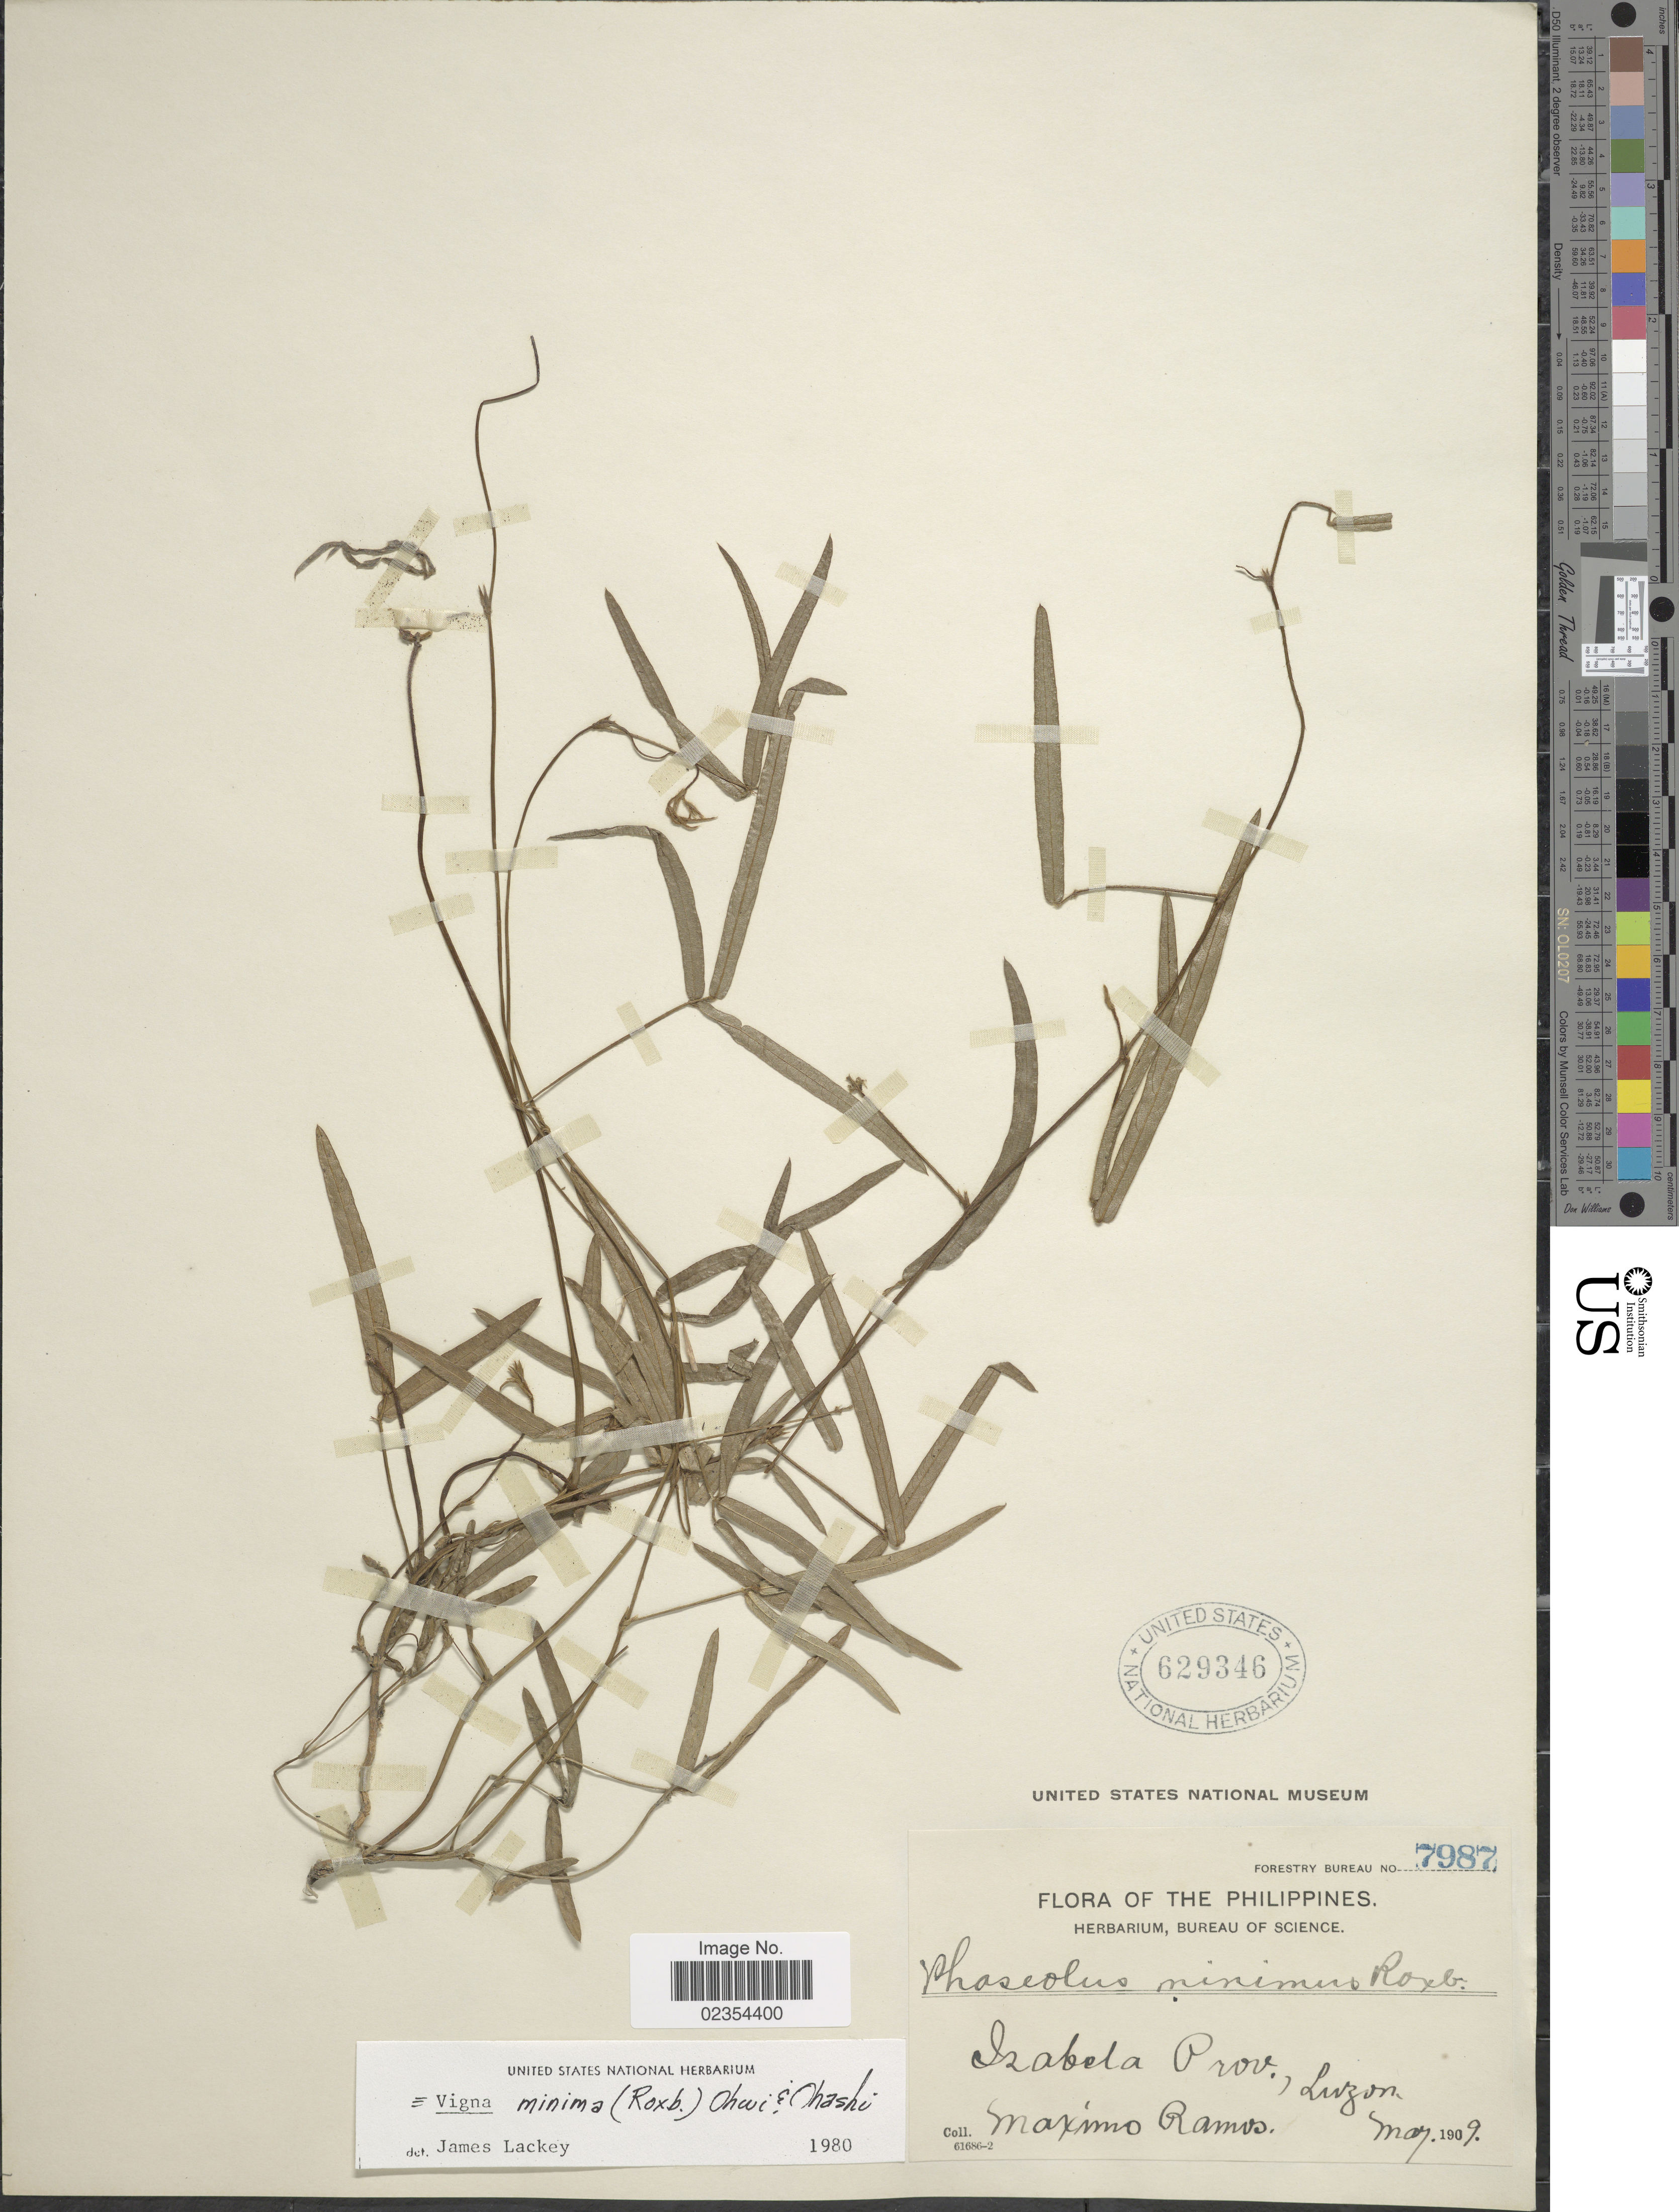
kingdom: Plantae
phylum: Tracheophyta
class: Magnoliopsida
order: Fabales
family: Fabaceae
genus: Vigna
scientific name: Vigna minima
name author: (Roxb.) Ohwi & H. Ohashi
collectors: M. Ramos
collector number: Forestry Bureau 7897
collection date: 1909-05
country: Philippines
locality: Izabela Prov., Luzon.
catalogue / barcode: US 629346